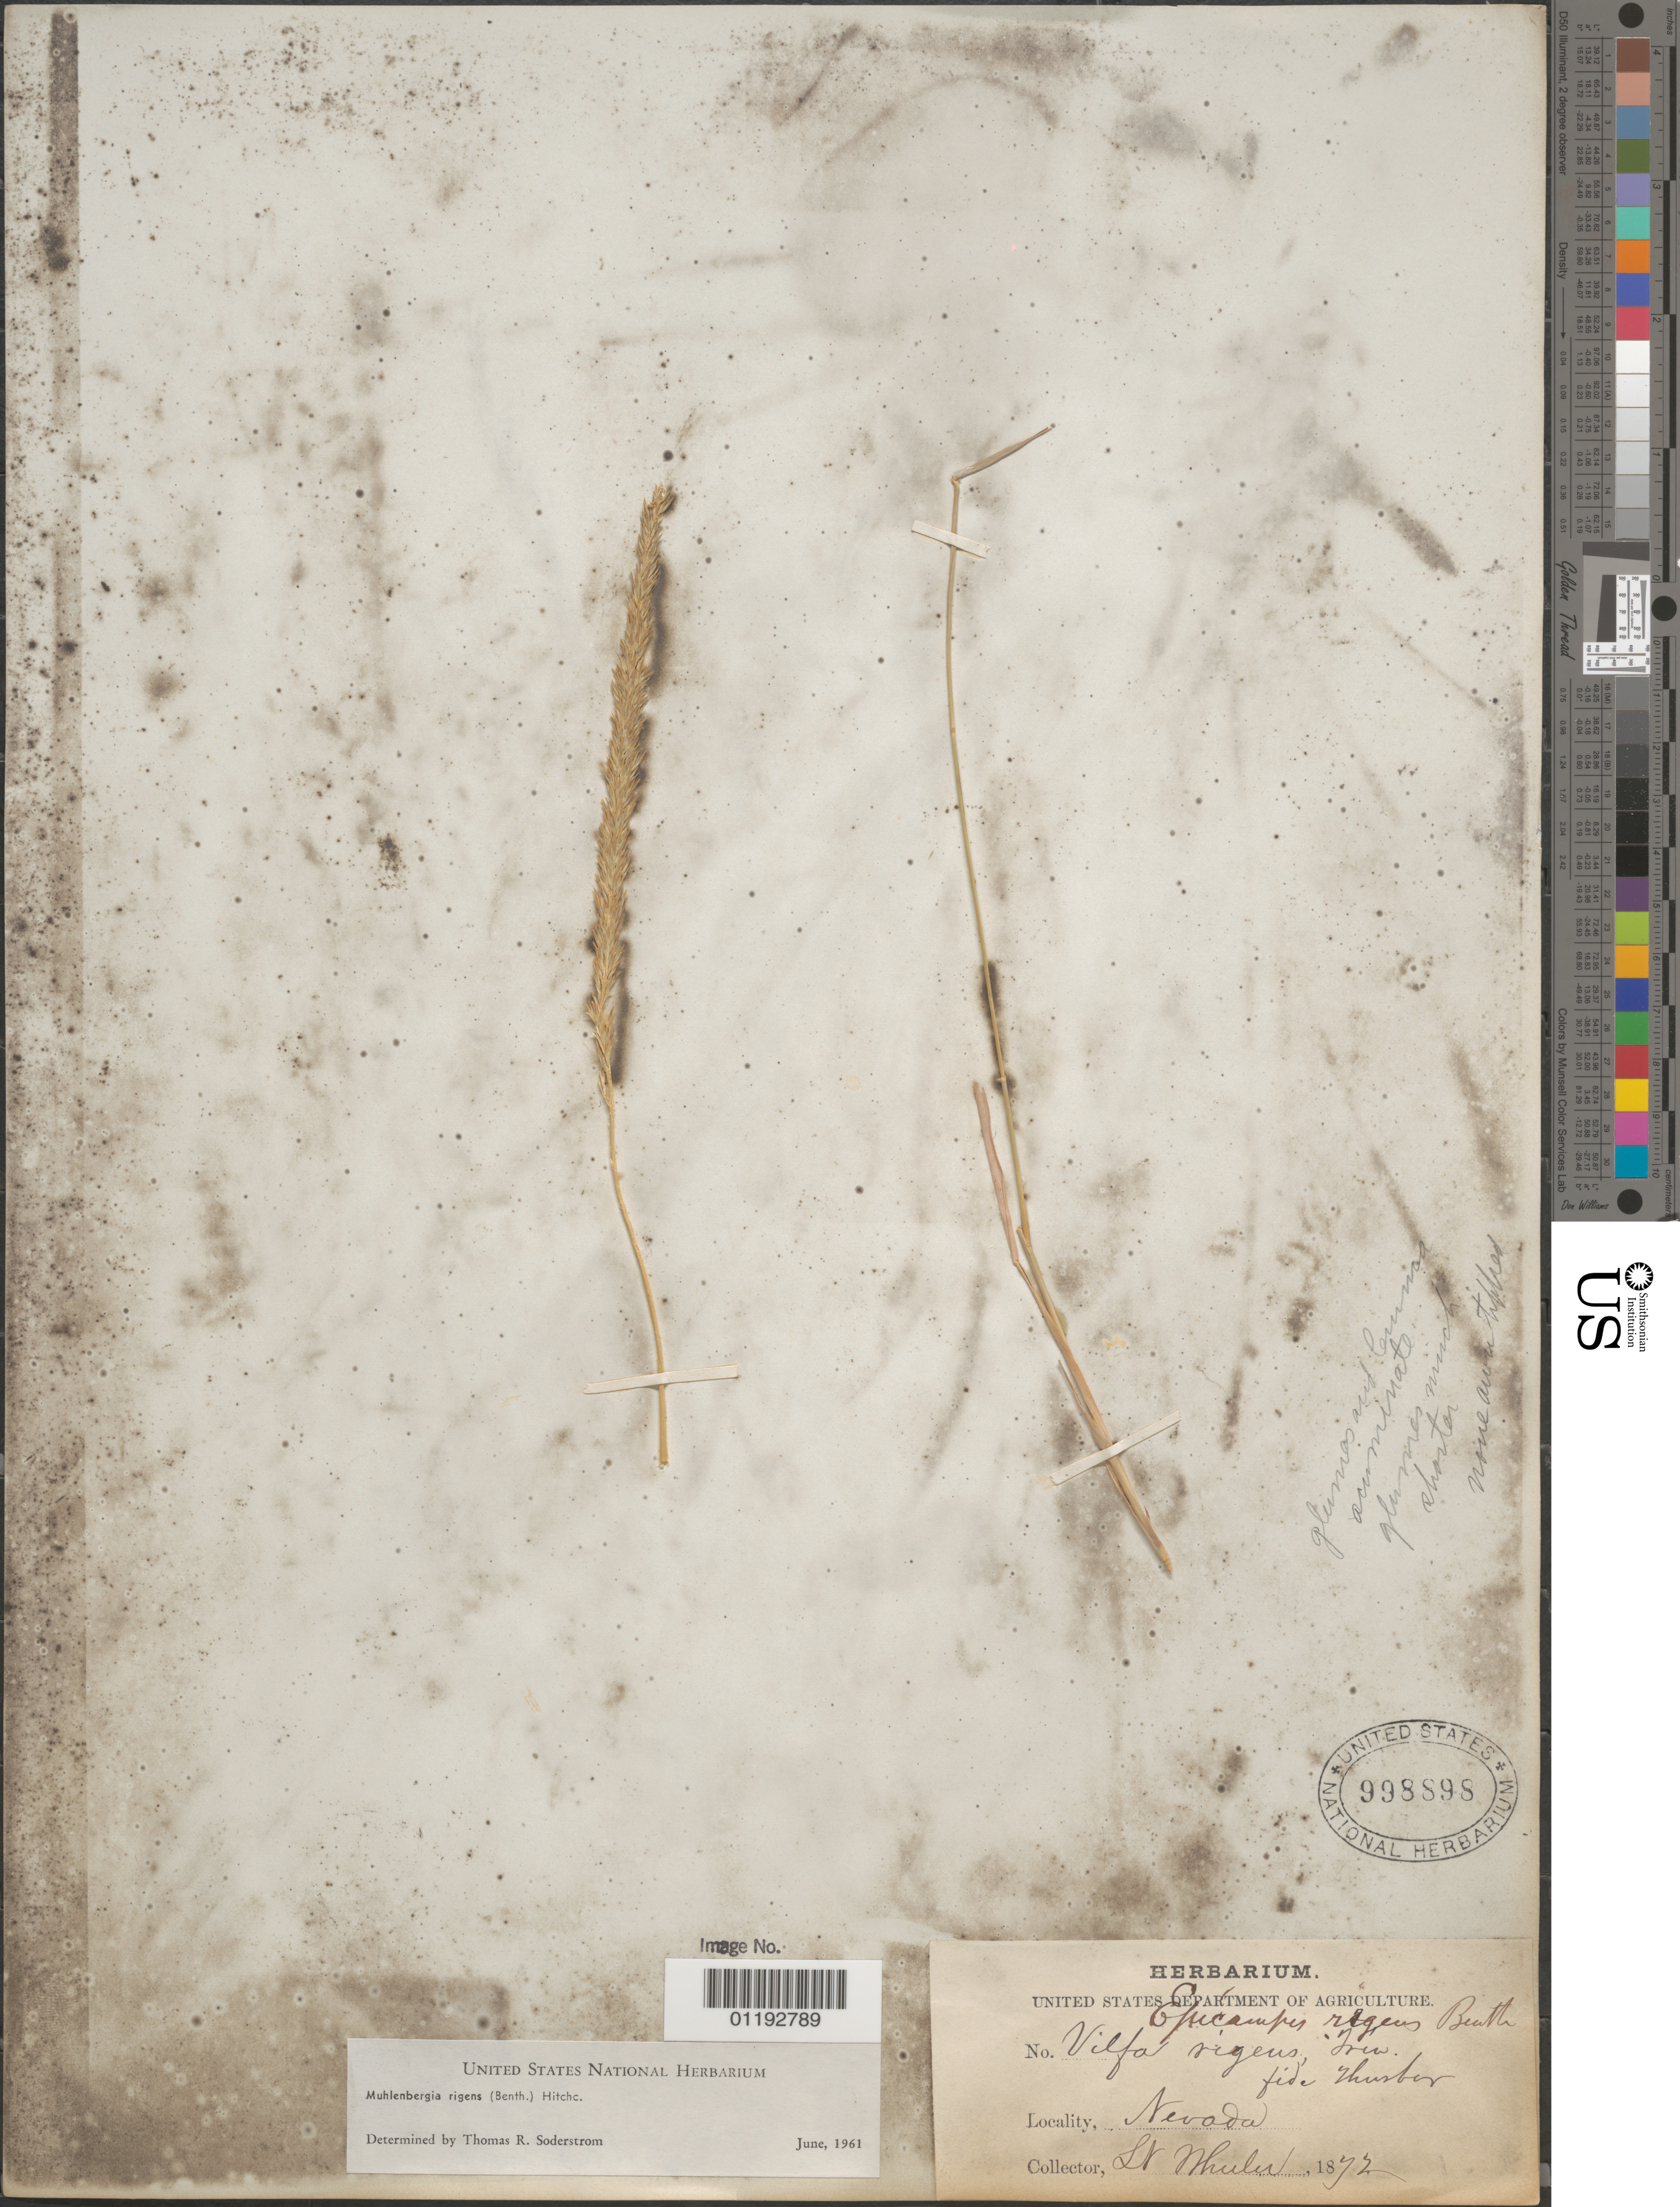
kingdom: Plantae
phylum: Tracheophyta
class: Liliopsida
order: Poales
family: Poaceae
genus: Muhlenbergia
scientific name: Muhlenbergia rigens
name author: (Benth.) Hitchc.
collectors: -- Wheeler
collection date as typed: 1872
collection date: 1872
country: United States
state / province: Nevada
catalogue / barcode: US 998898